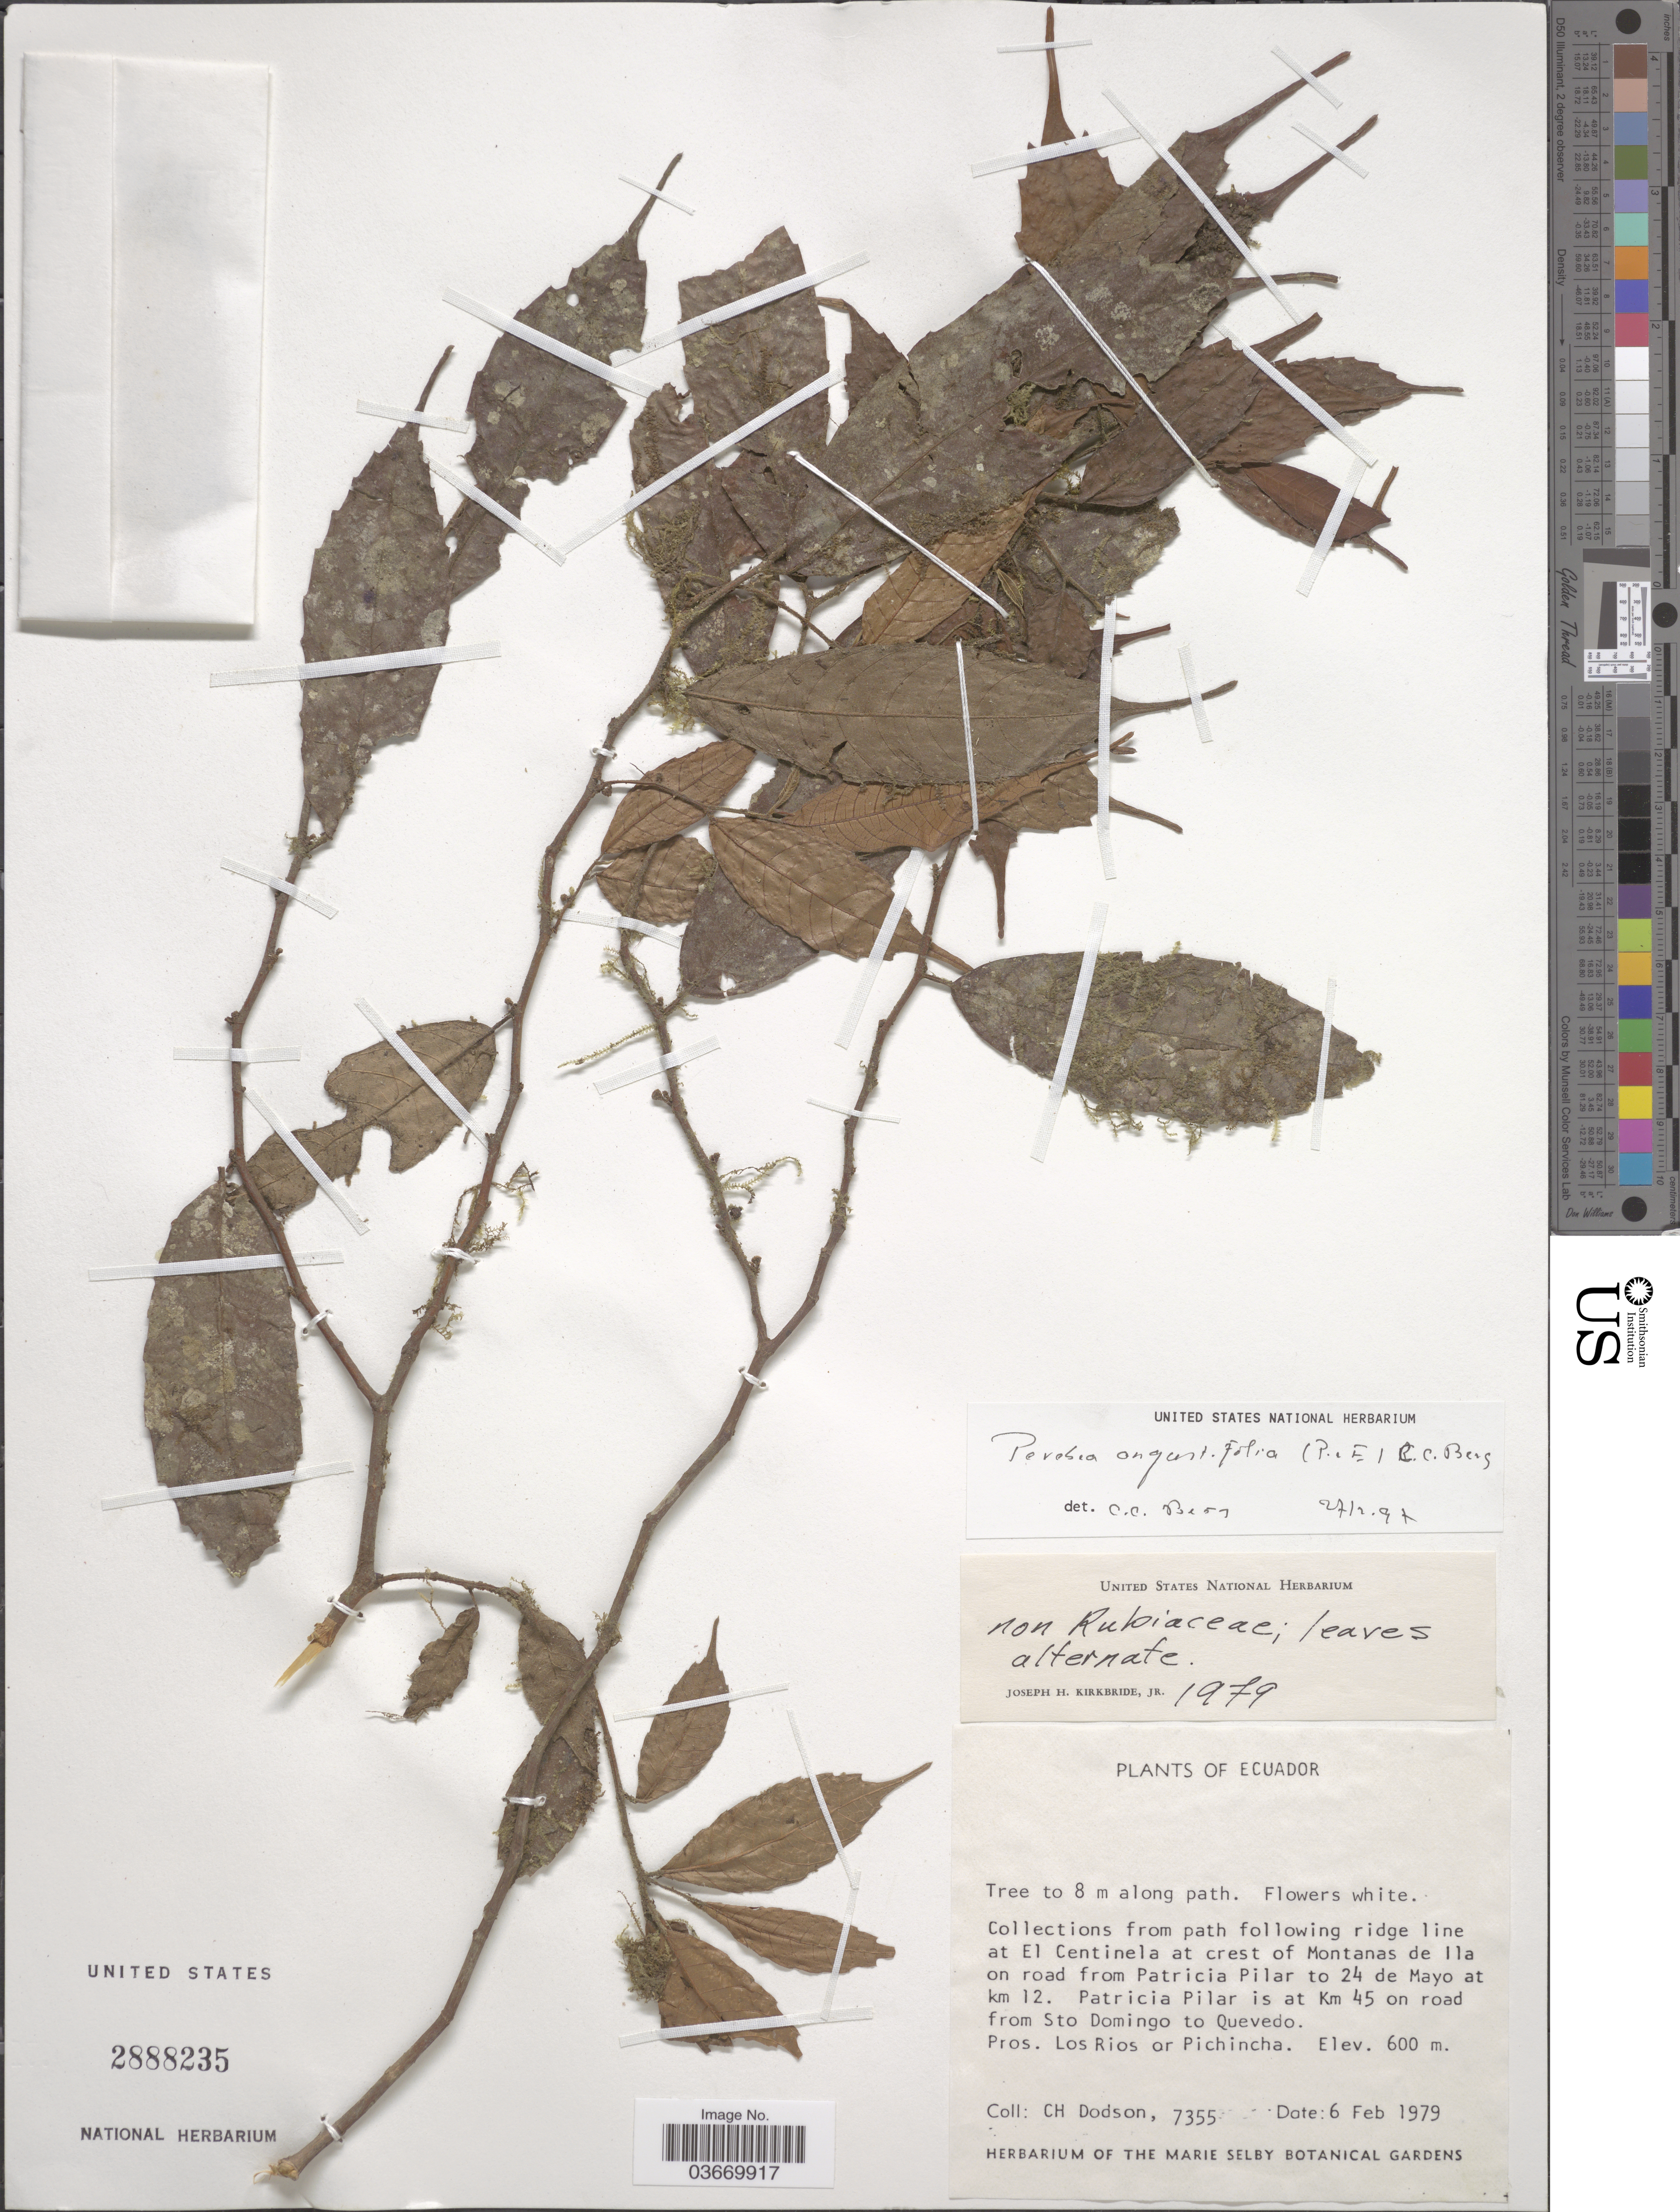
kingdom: Plantae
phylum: Tracheophyta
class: Magnoliopsida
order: Rosales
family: Moraceae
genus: Perebea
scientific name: Perebea angustifolia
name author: (Poepp. & Endl.) C.C. Berg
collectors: C. H. Dodson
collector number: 7355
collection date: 1979-02-06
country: Ecuador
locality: Path following ridge line at El Centinela at crest of Montanas de lla on road from Patricia Pilar to 24 de Mayo at km 12. Patricia Pilar is at Km 45 on road from Sto. Domingo to Quevedo. Pros. Los Rios or Pichincha.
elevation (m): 600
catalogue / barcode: US 2888235